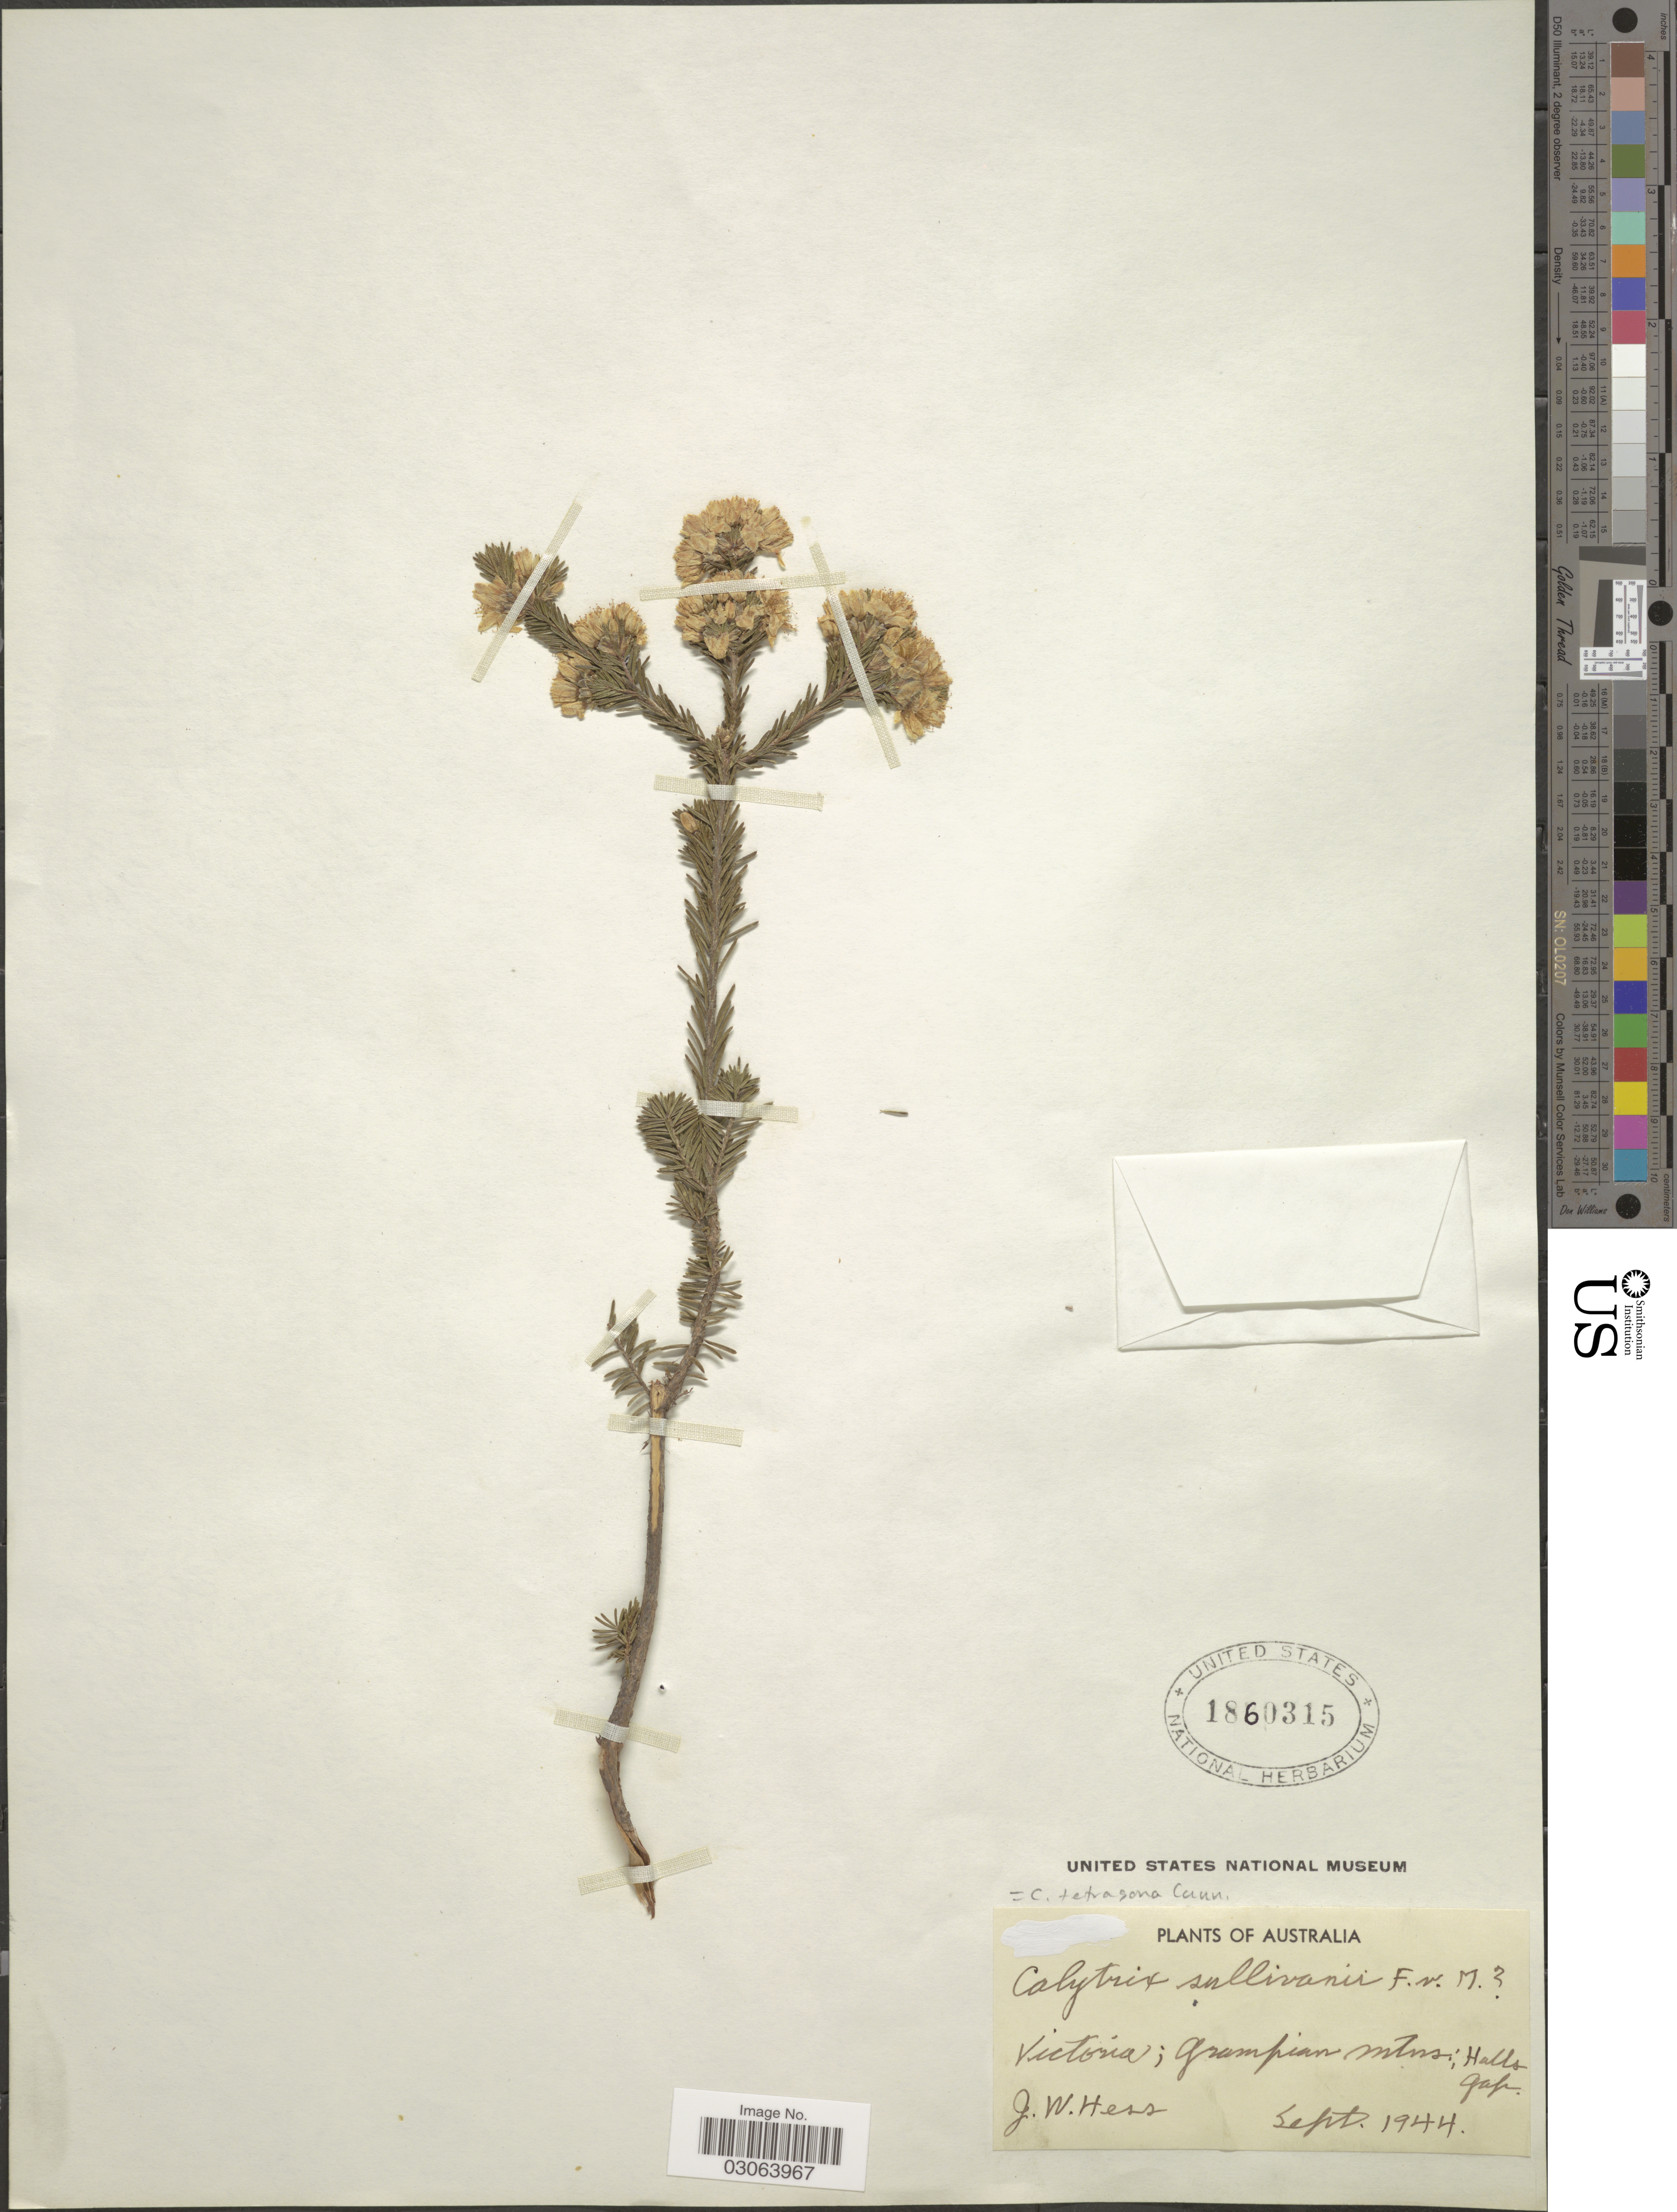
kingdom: Plantae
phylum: Tracheophyta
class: Magnoliopsida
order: Myrtales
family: Myrtaceae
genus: Calytrix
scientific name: Calytrix tetragona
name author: Labill.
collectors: J. Hess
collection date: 1944-09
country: Australia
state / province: Victoria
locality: Victoria; Grampian mtns: Halls Gap.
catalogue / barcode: US 1860315